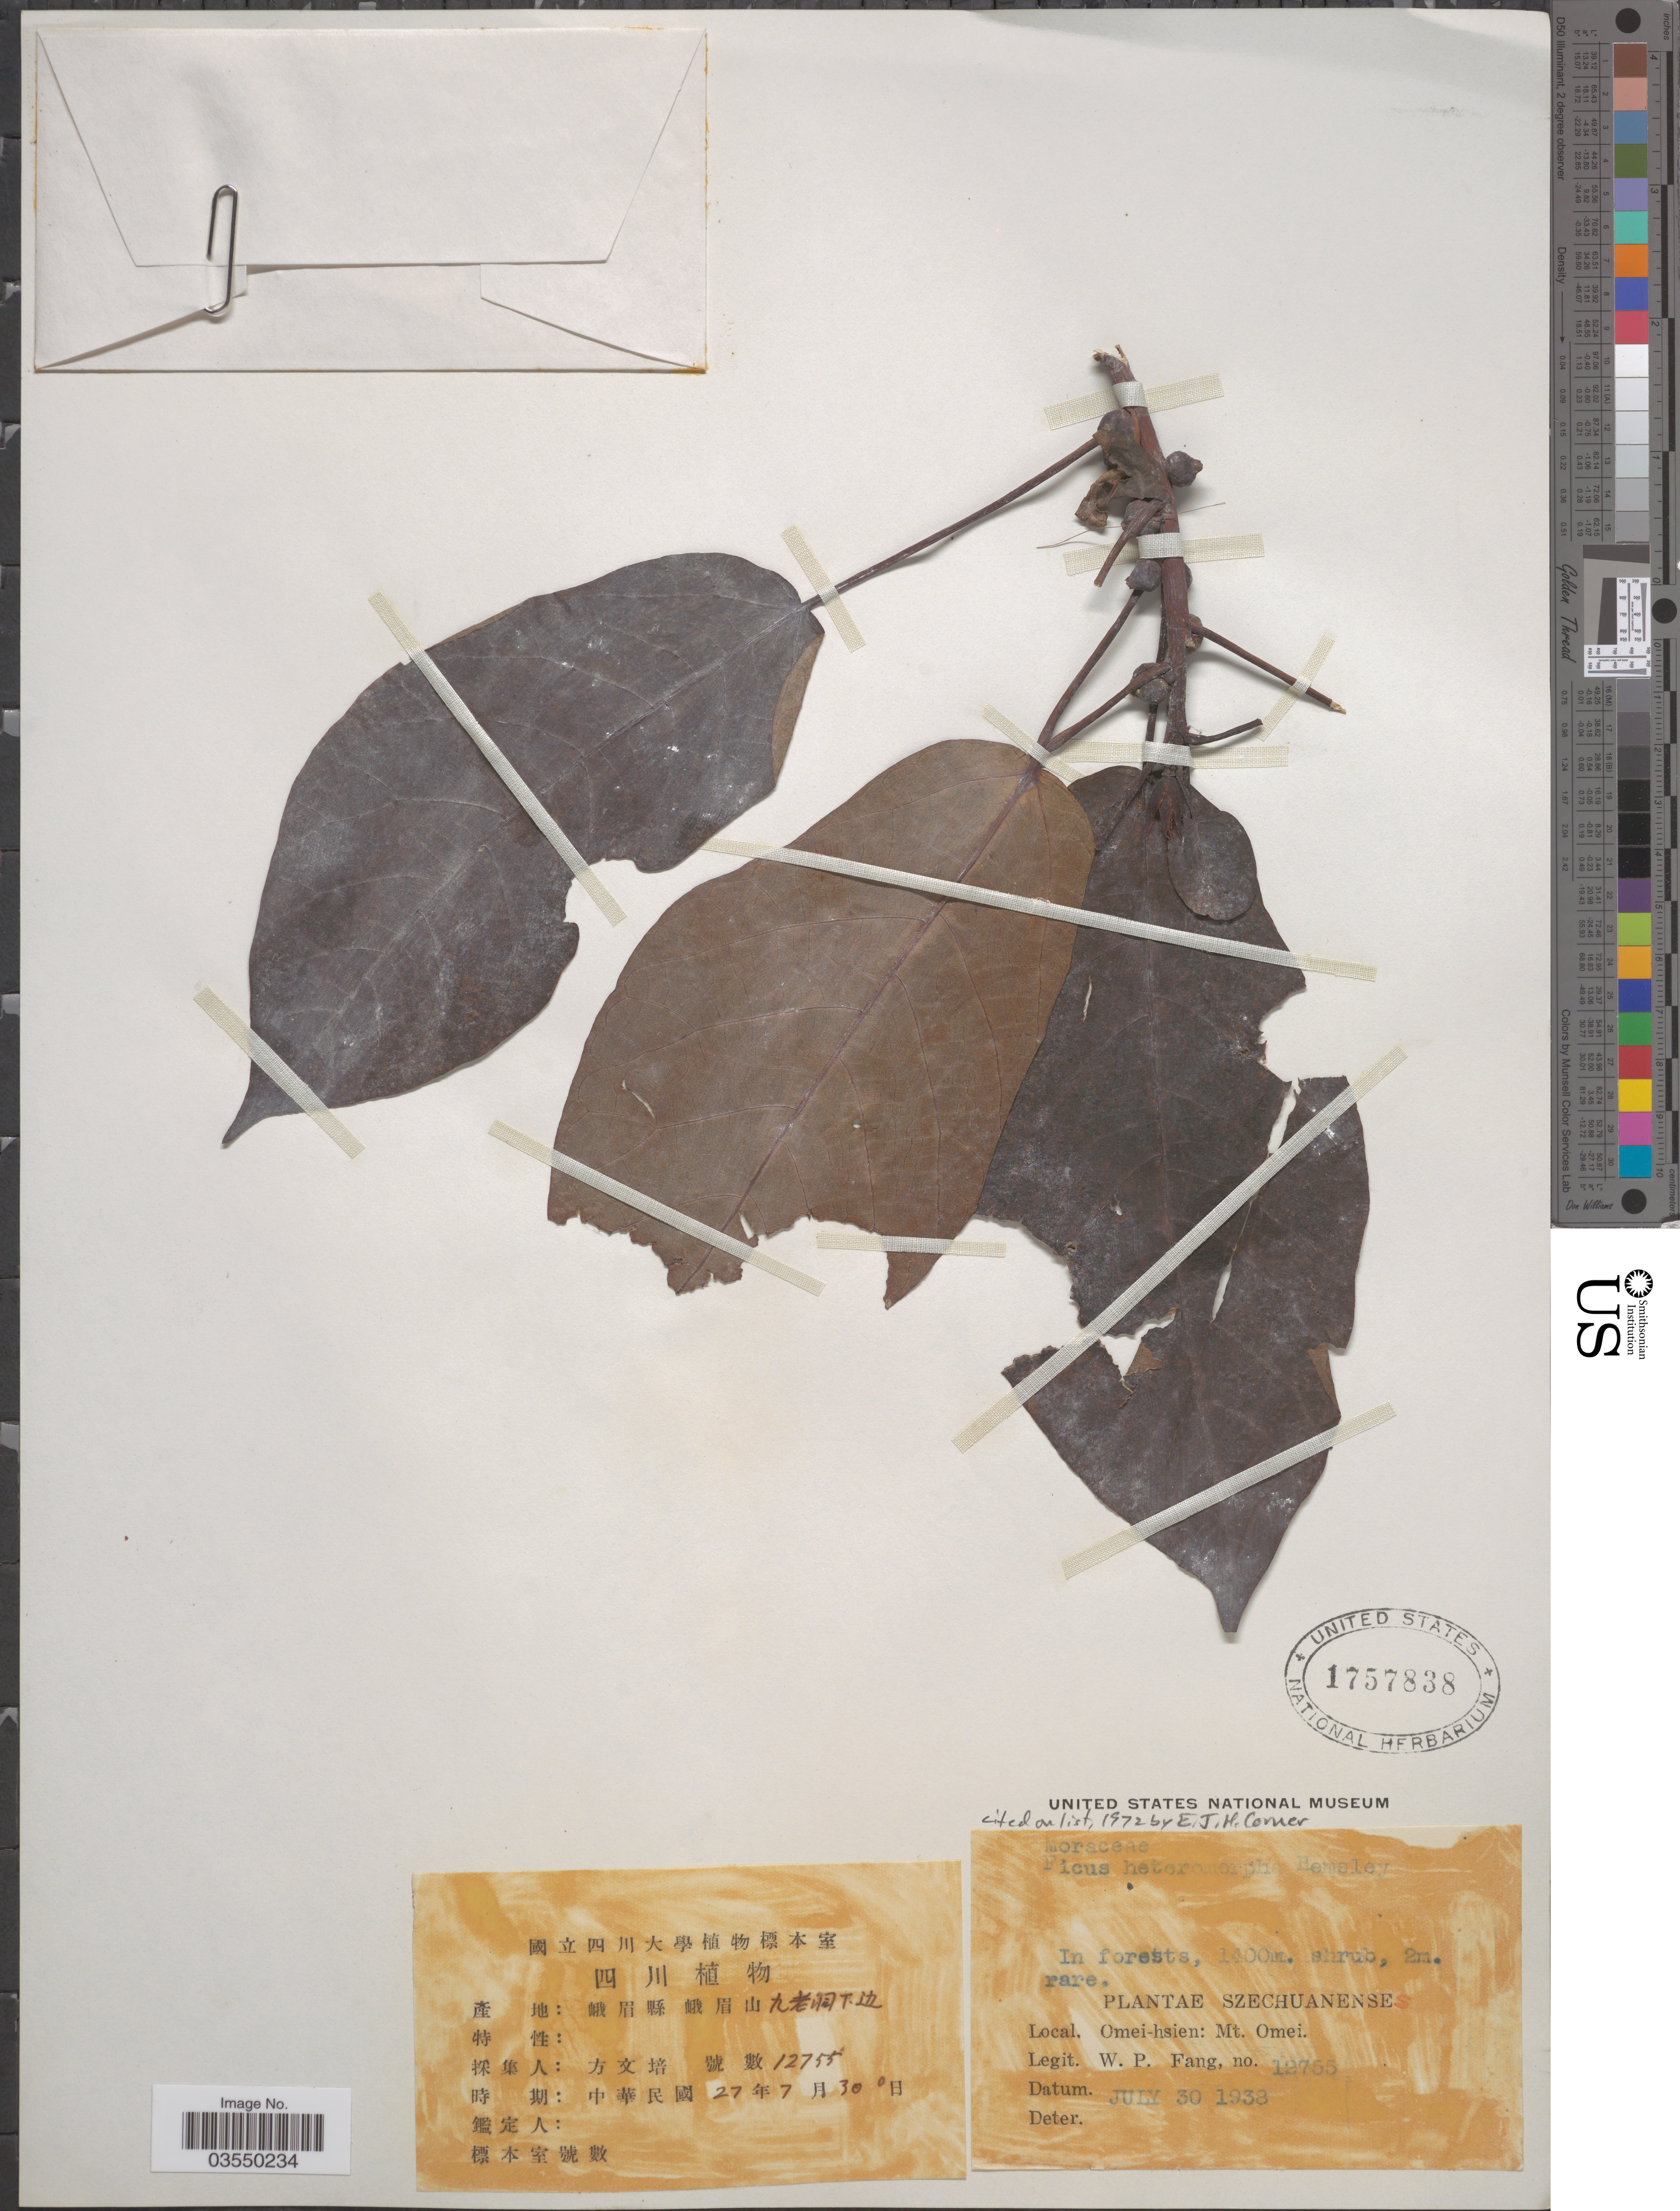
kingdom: Plantae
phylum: Tracheophyta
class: Magnoliopsida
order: Rosales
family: Moraceae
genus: Ficus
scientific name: Ficus heteromorpha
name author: Hemsl.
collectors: W. P. Fang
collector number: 12755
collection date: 1938-07-30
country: China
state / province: Sichuan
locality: Szechuanenses. Omei-hsien: Mt. Omei.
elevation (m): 1400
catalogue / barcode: US 1757838